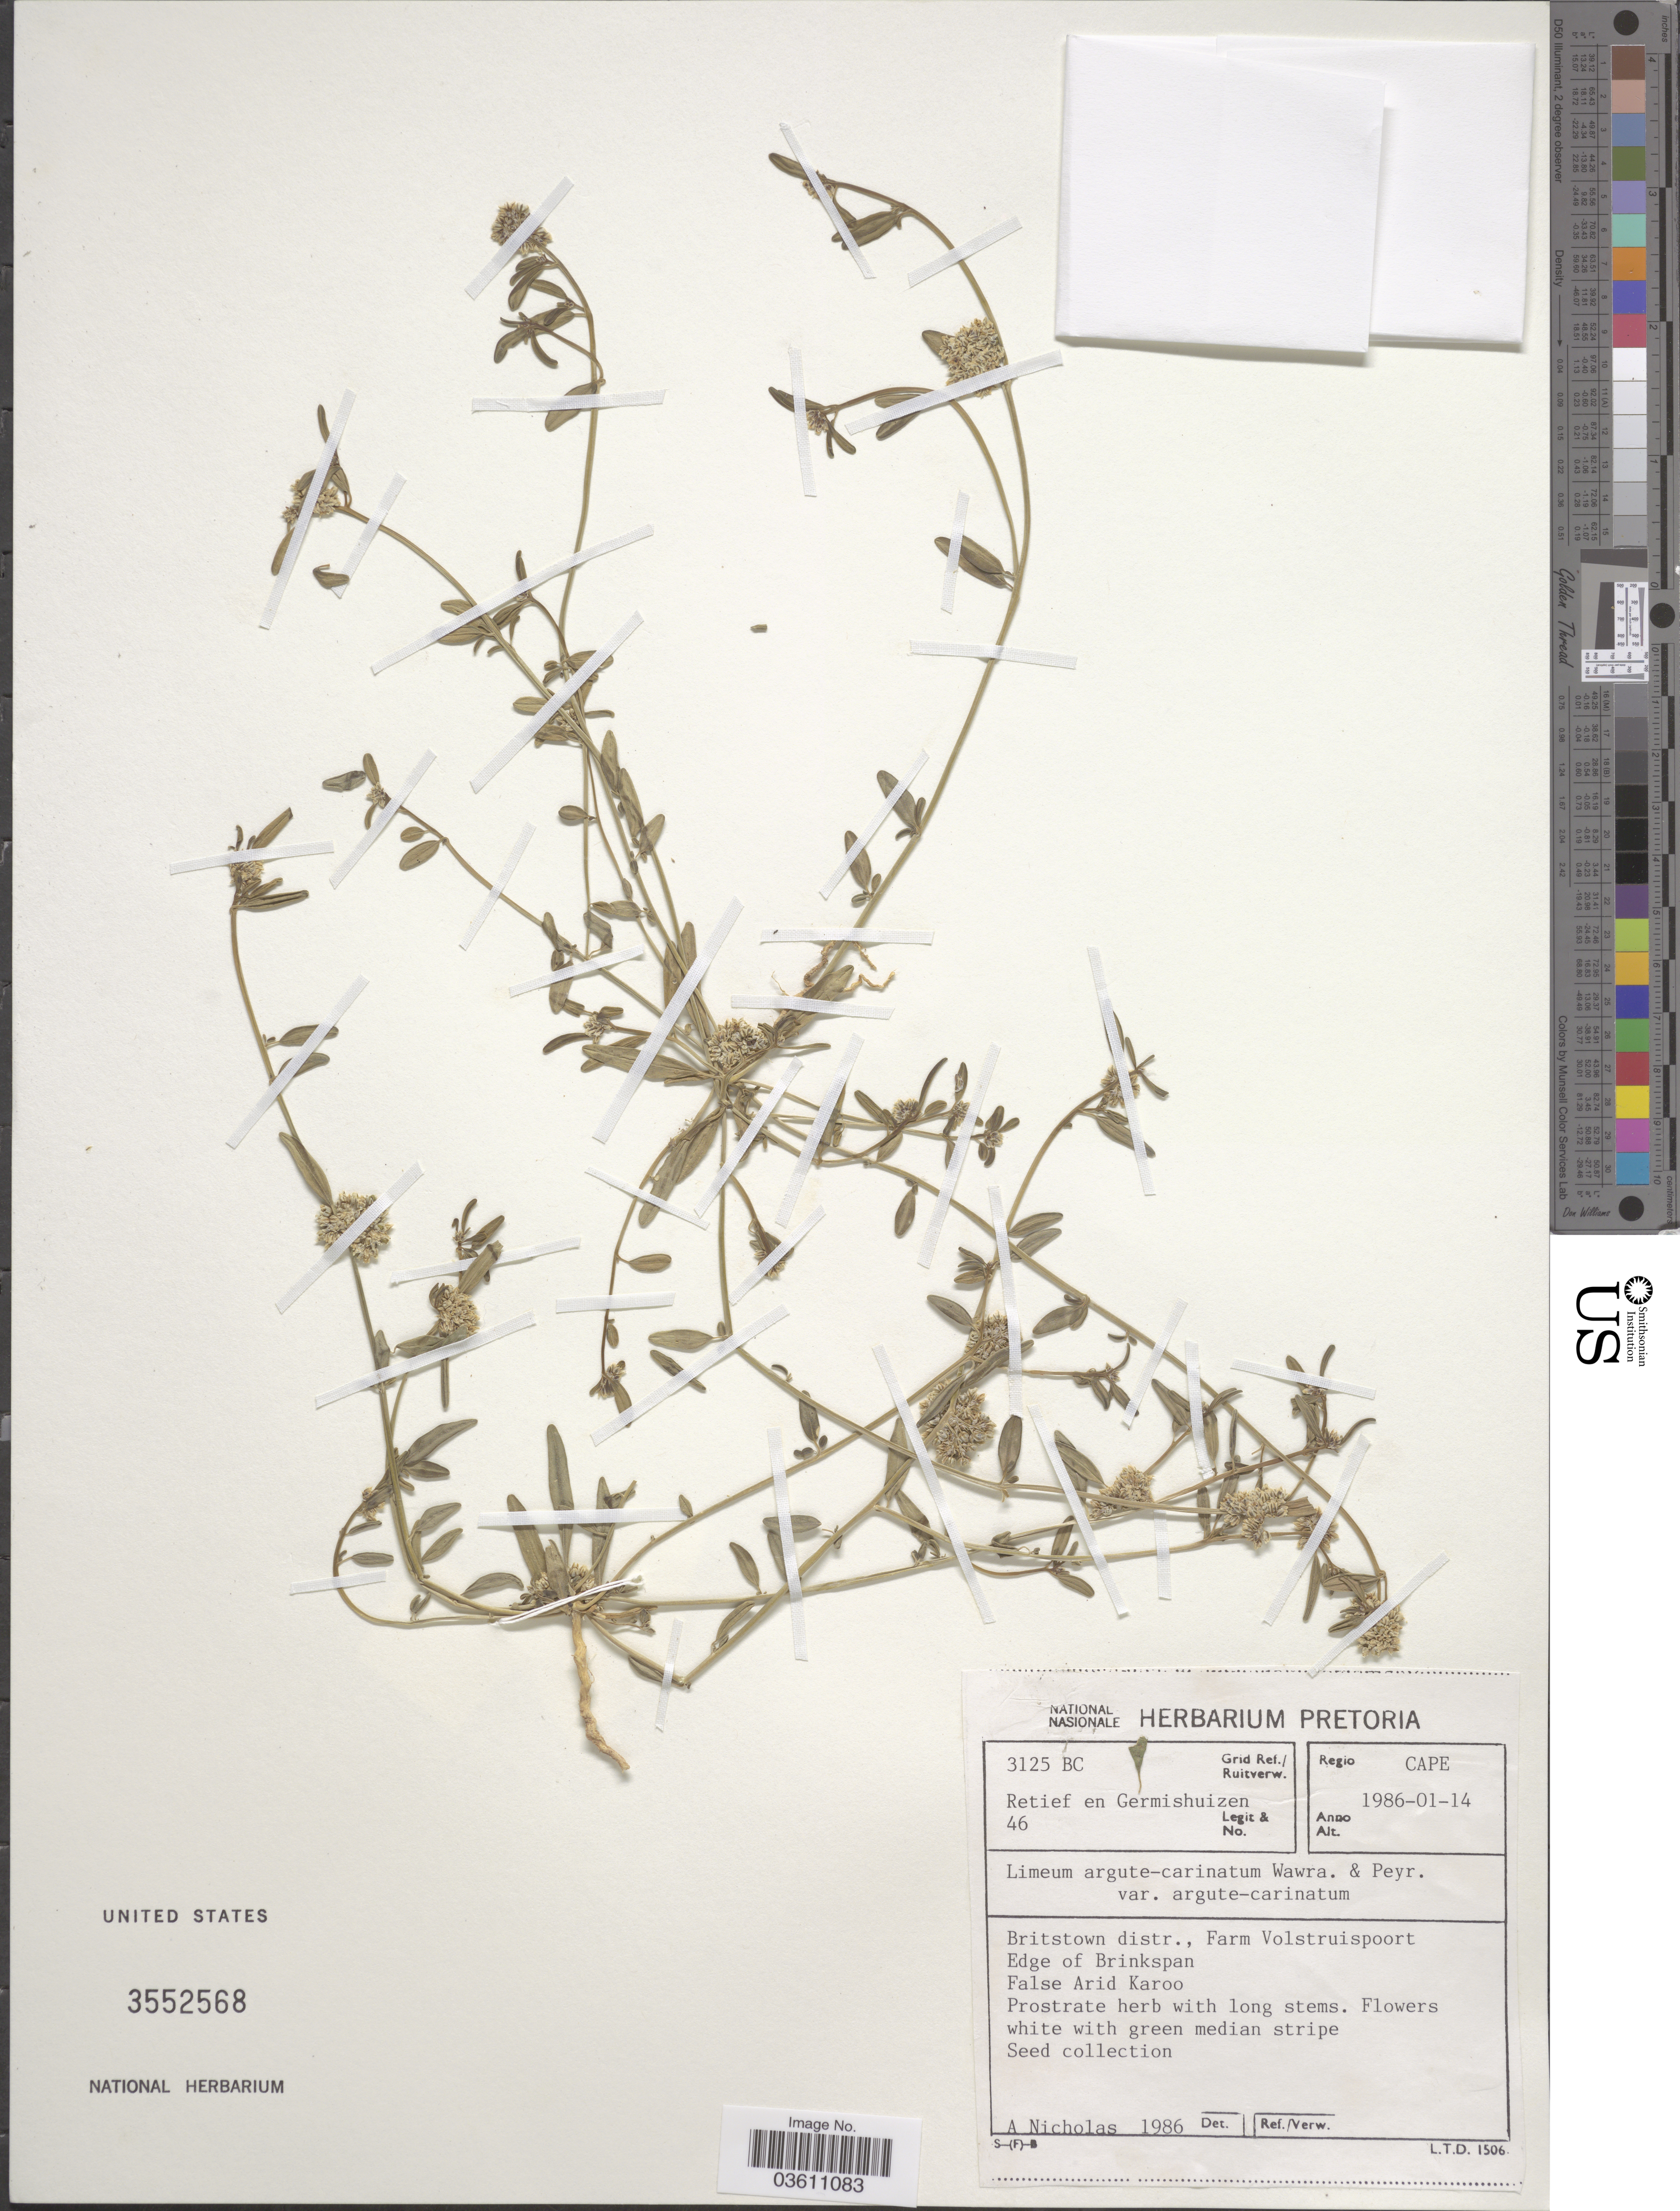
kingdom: Plantae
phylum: Tracheophyta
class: Magnoliopsida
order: Caryophyllales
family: Limeaceae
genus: Limeum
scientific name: Limeum argutecarinatum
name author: Wawra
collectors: -. Retief & Germishuizen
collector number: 46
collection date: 1986-01-14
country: South Africa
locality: Grid Ref./ Ruitverw. 3125 BC. Regio Cape. Britstown distr., Farm Volstruispoort. Edge of Brinkspan. False Arid Karoo.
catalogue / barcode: US 3552568